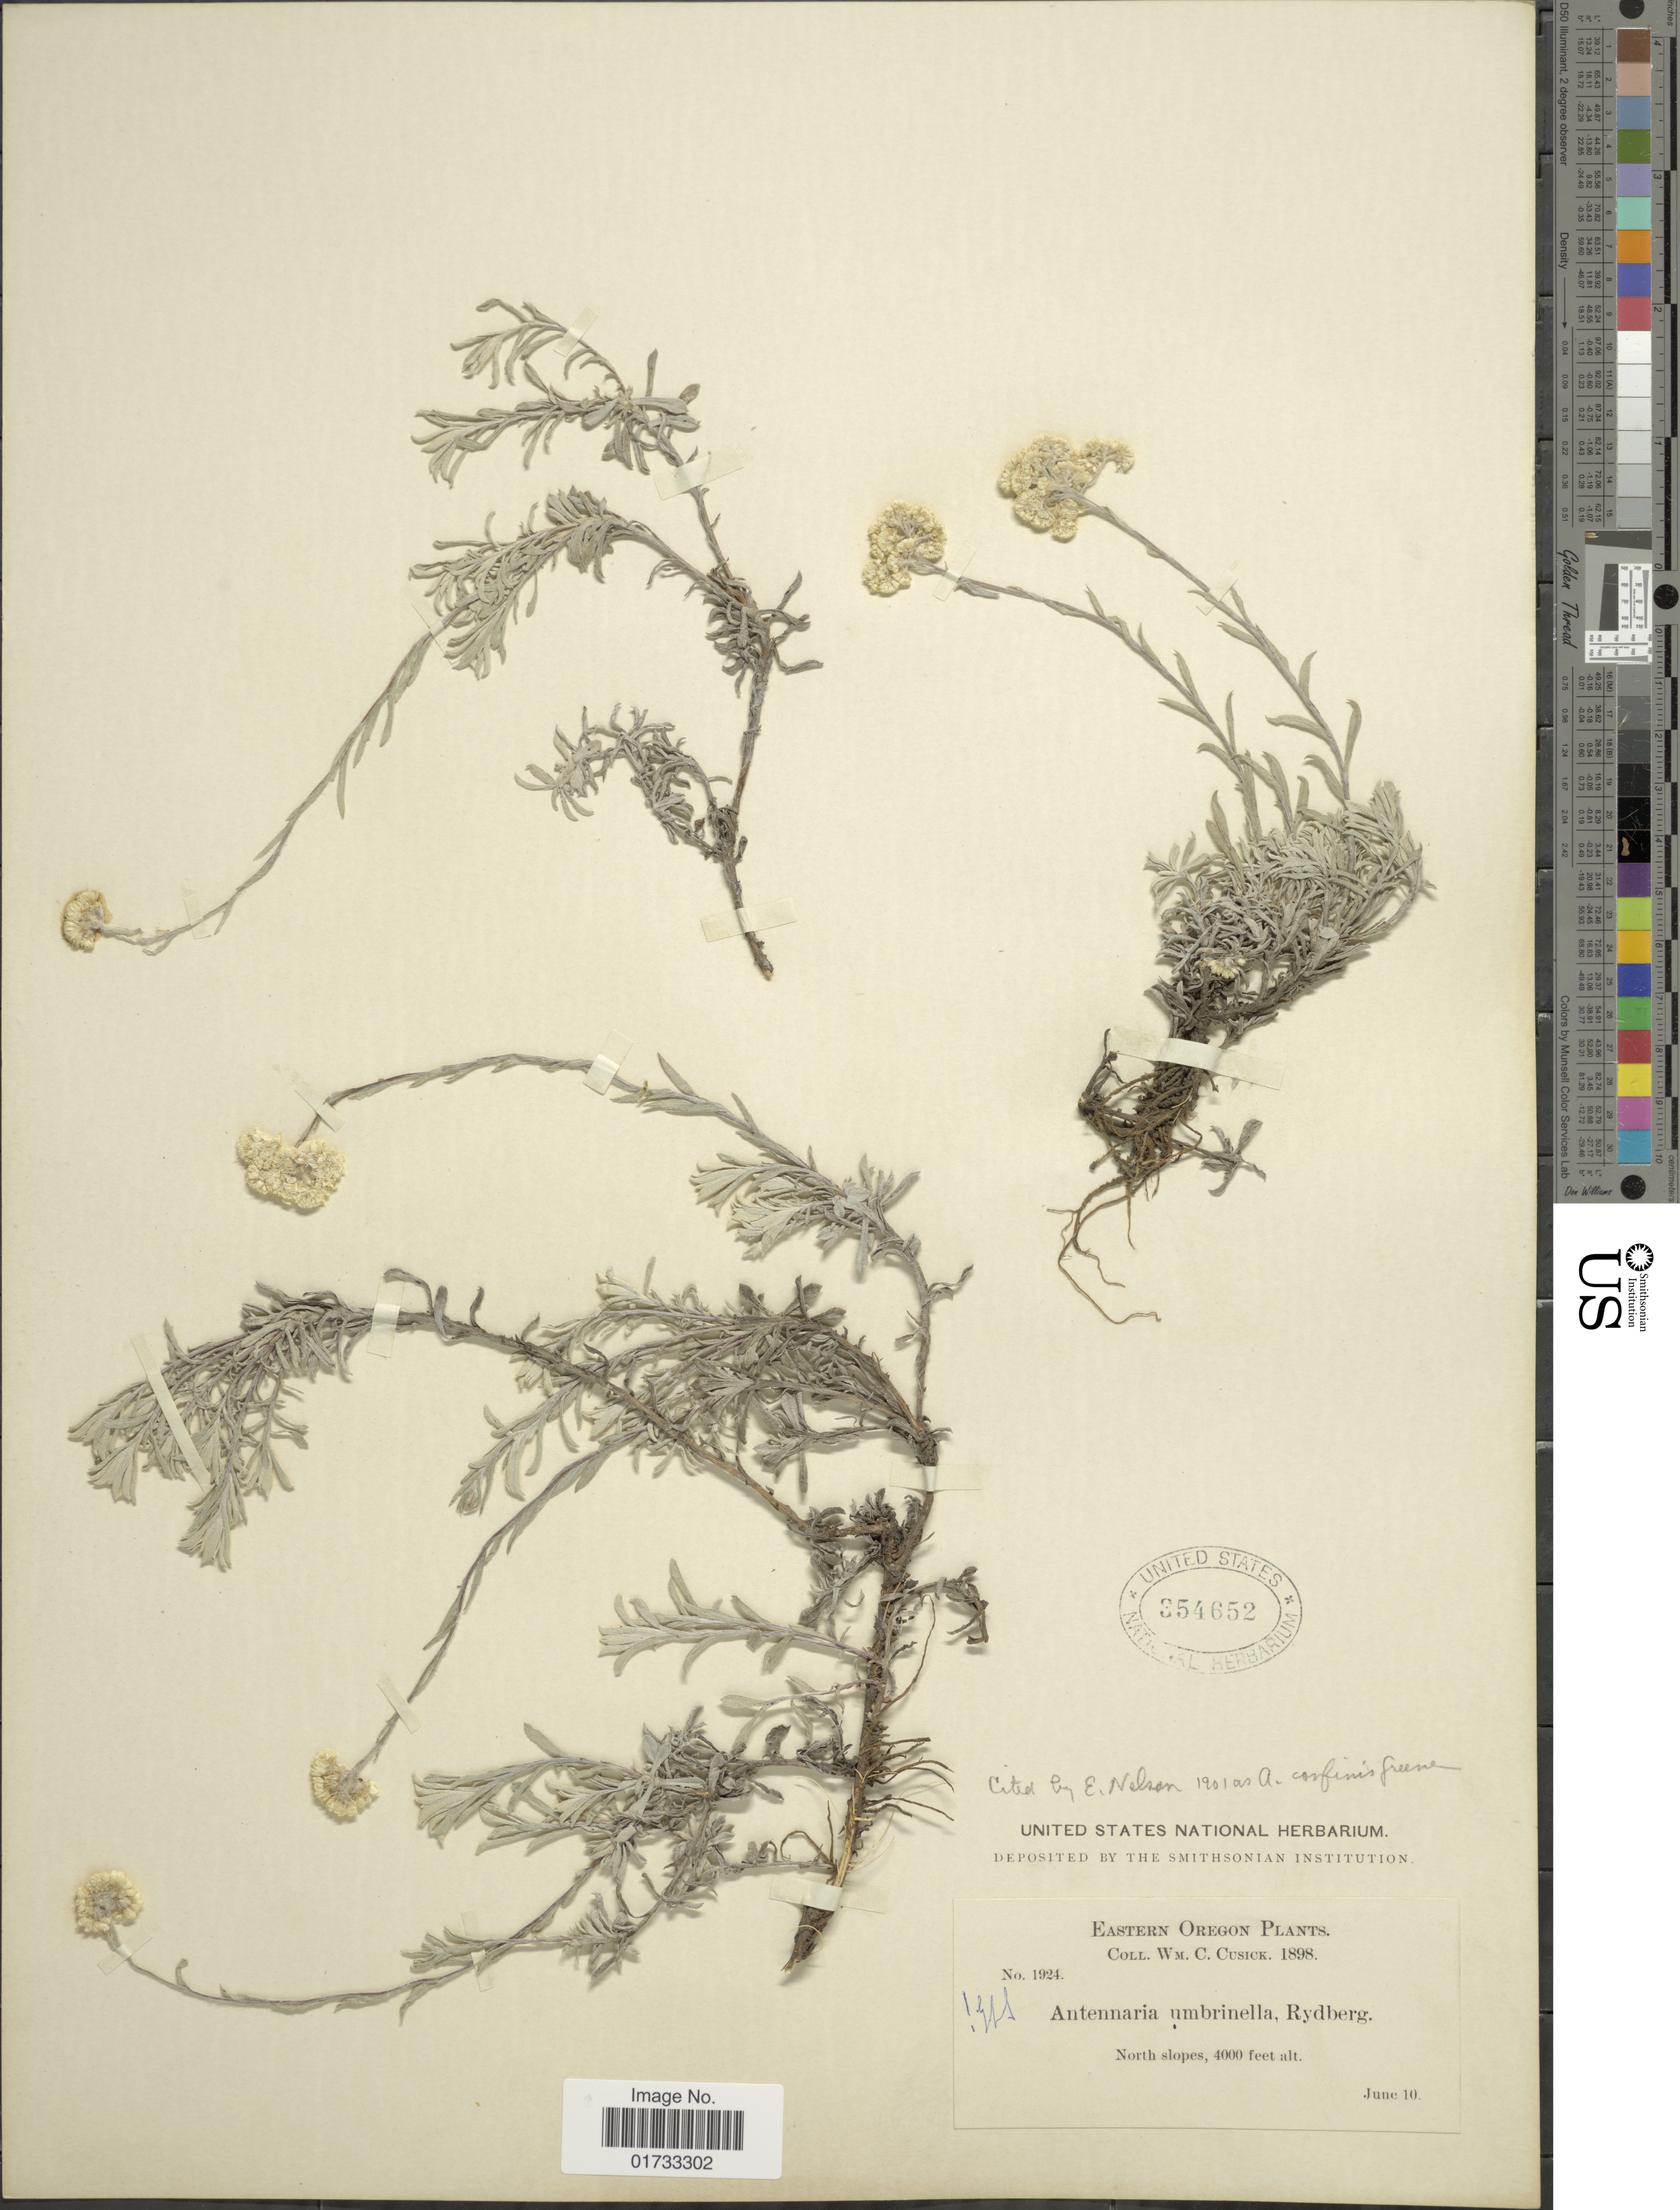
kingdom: Plantae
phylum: Tracheophyta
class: Magnoliopsida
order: Asterales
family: Asteraceae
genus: Antennaria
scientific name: Antennaria umbrinella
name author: Rydb.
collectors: W. C. Cusick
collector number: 1924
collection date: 1898-06-10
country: United States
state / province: Oregon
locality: Eastern Oregon, North slopes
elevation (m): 1219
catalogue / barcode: US 354652